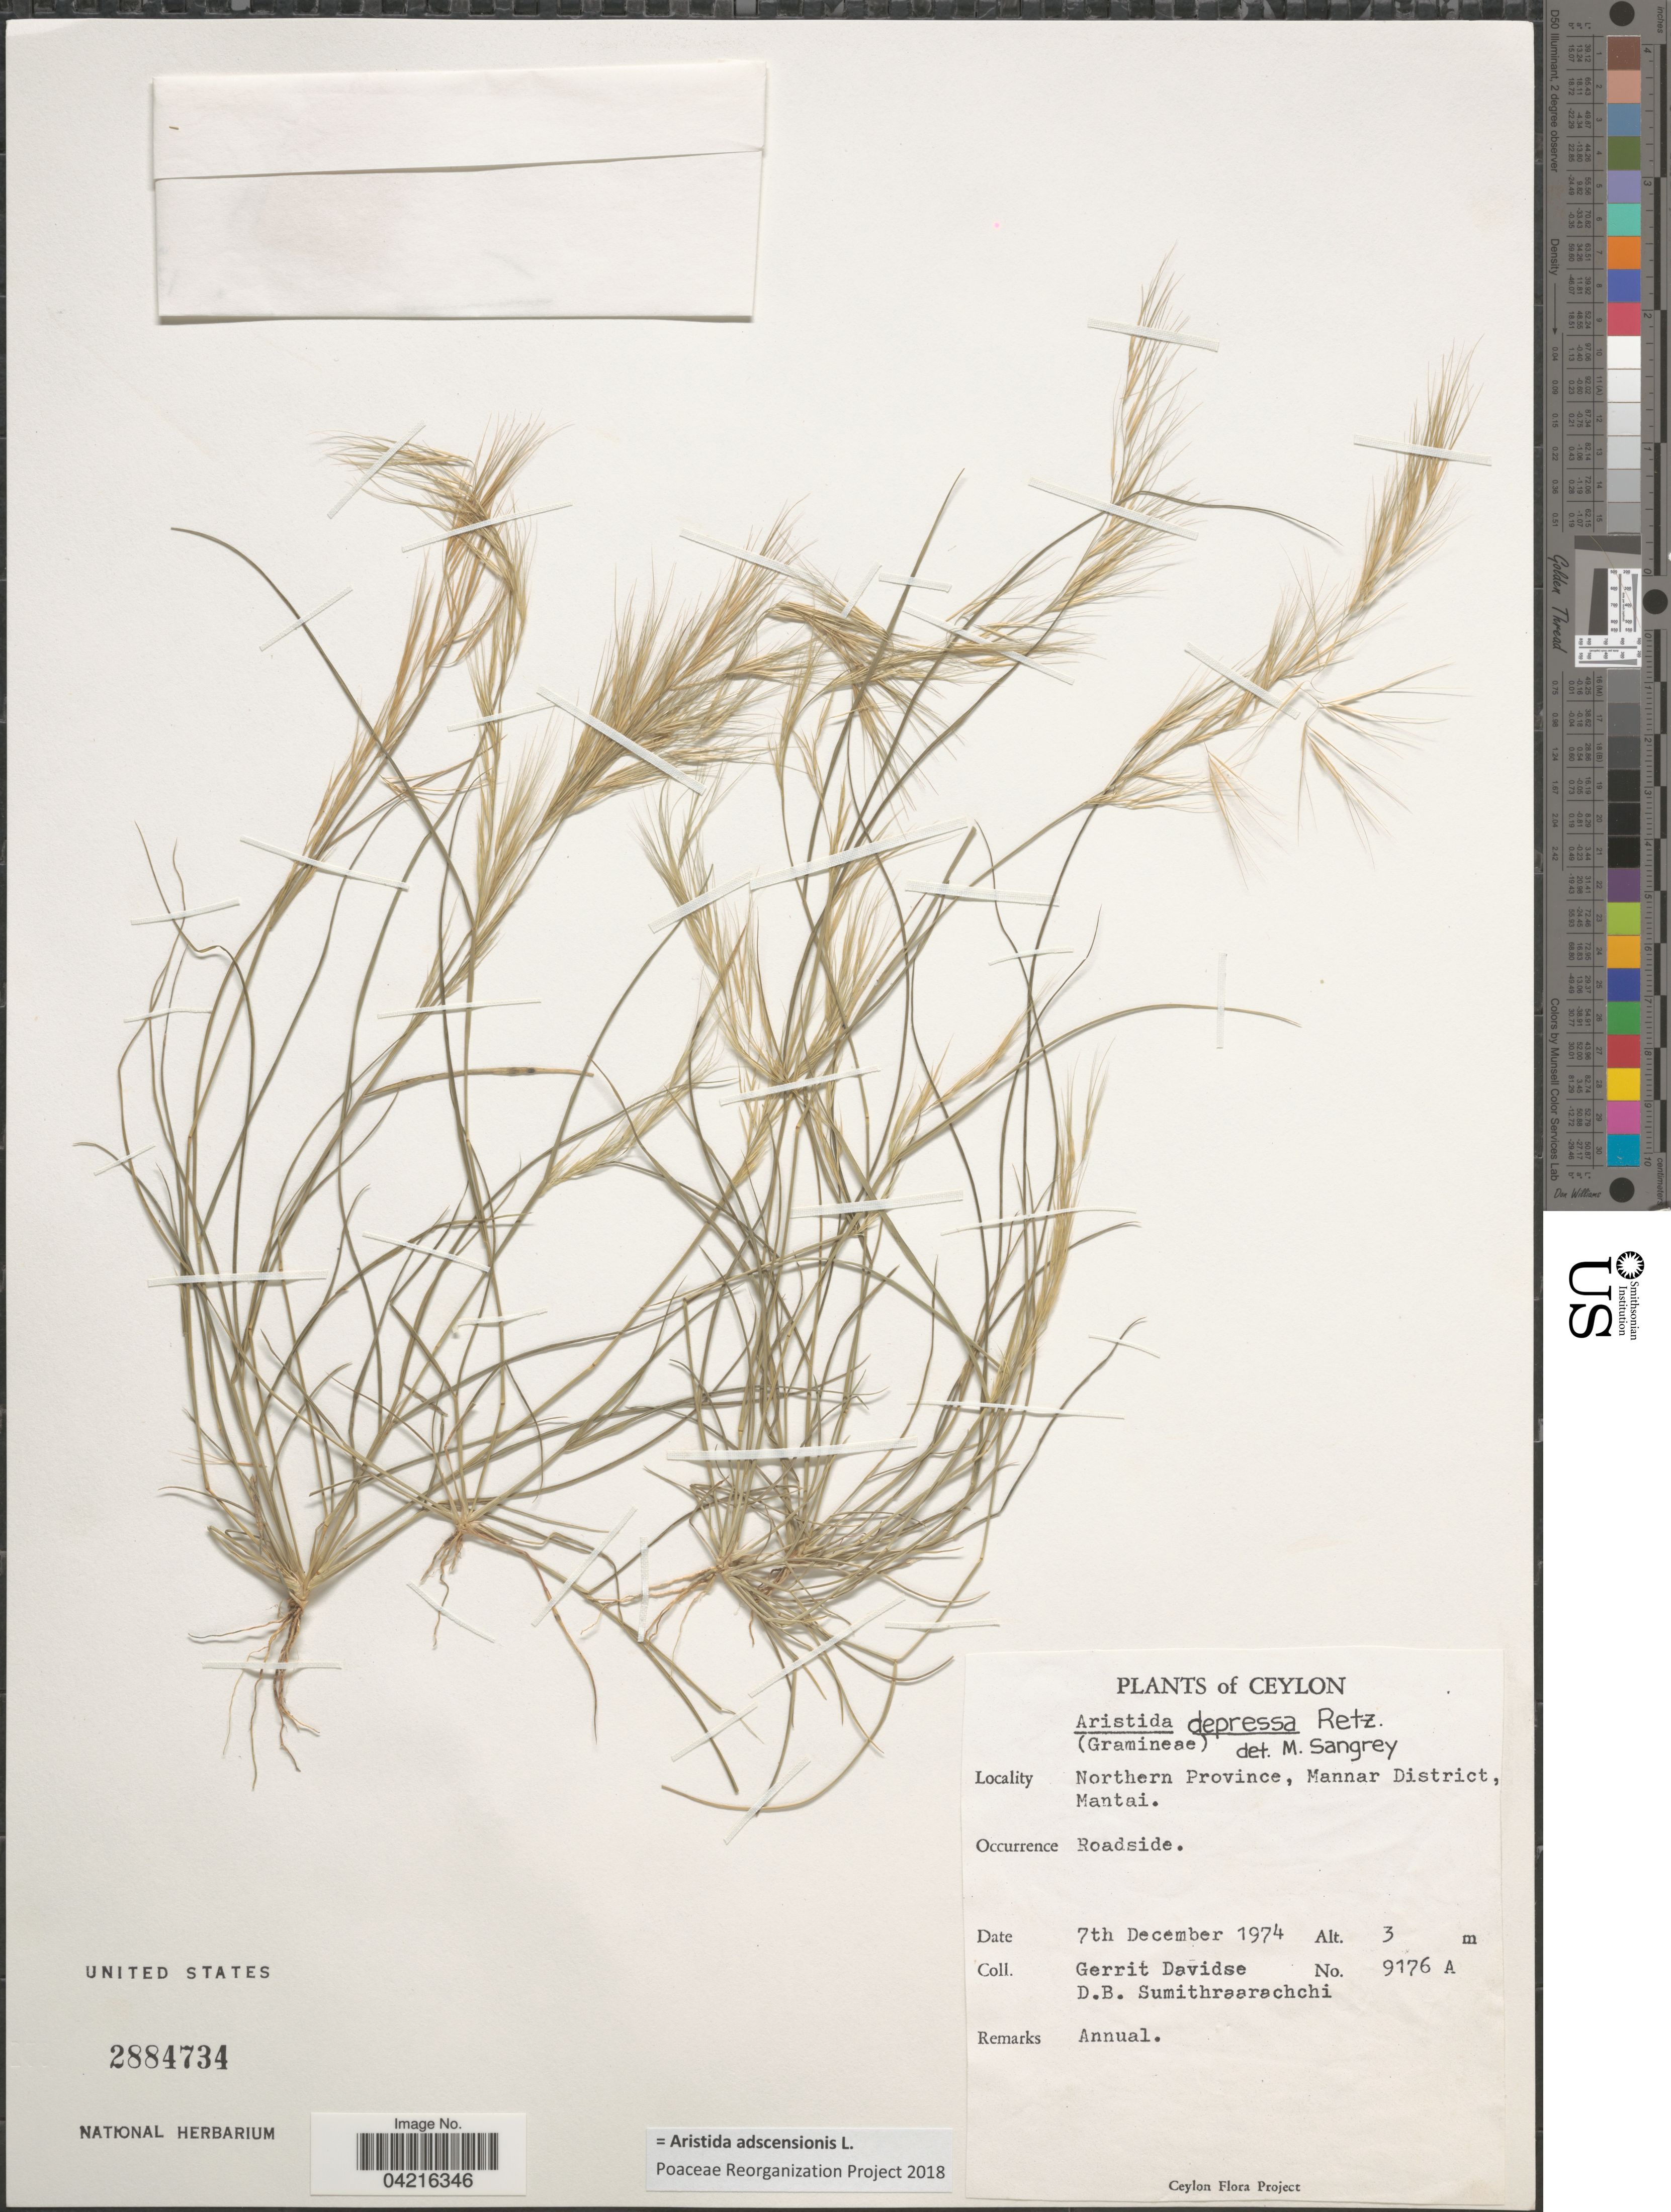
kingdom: Plantae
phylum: Tracheophyta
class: Liliopsida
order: Poales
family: Poaceae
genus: Aristida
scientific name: Aristida adscensionis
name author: L.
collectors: G. Davidse & D. B. Sumithraarachchi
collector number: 9176A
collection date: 1974-12-07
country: Sri Lanka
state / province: Northern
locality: Ceylon. Mannar District, Mantai. Roadside.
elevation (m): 3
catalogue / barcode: US 2884734